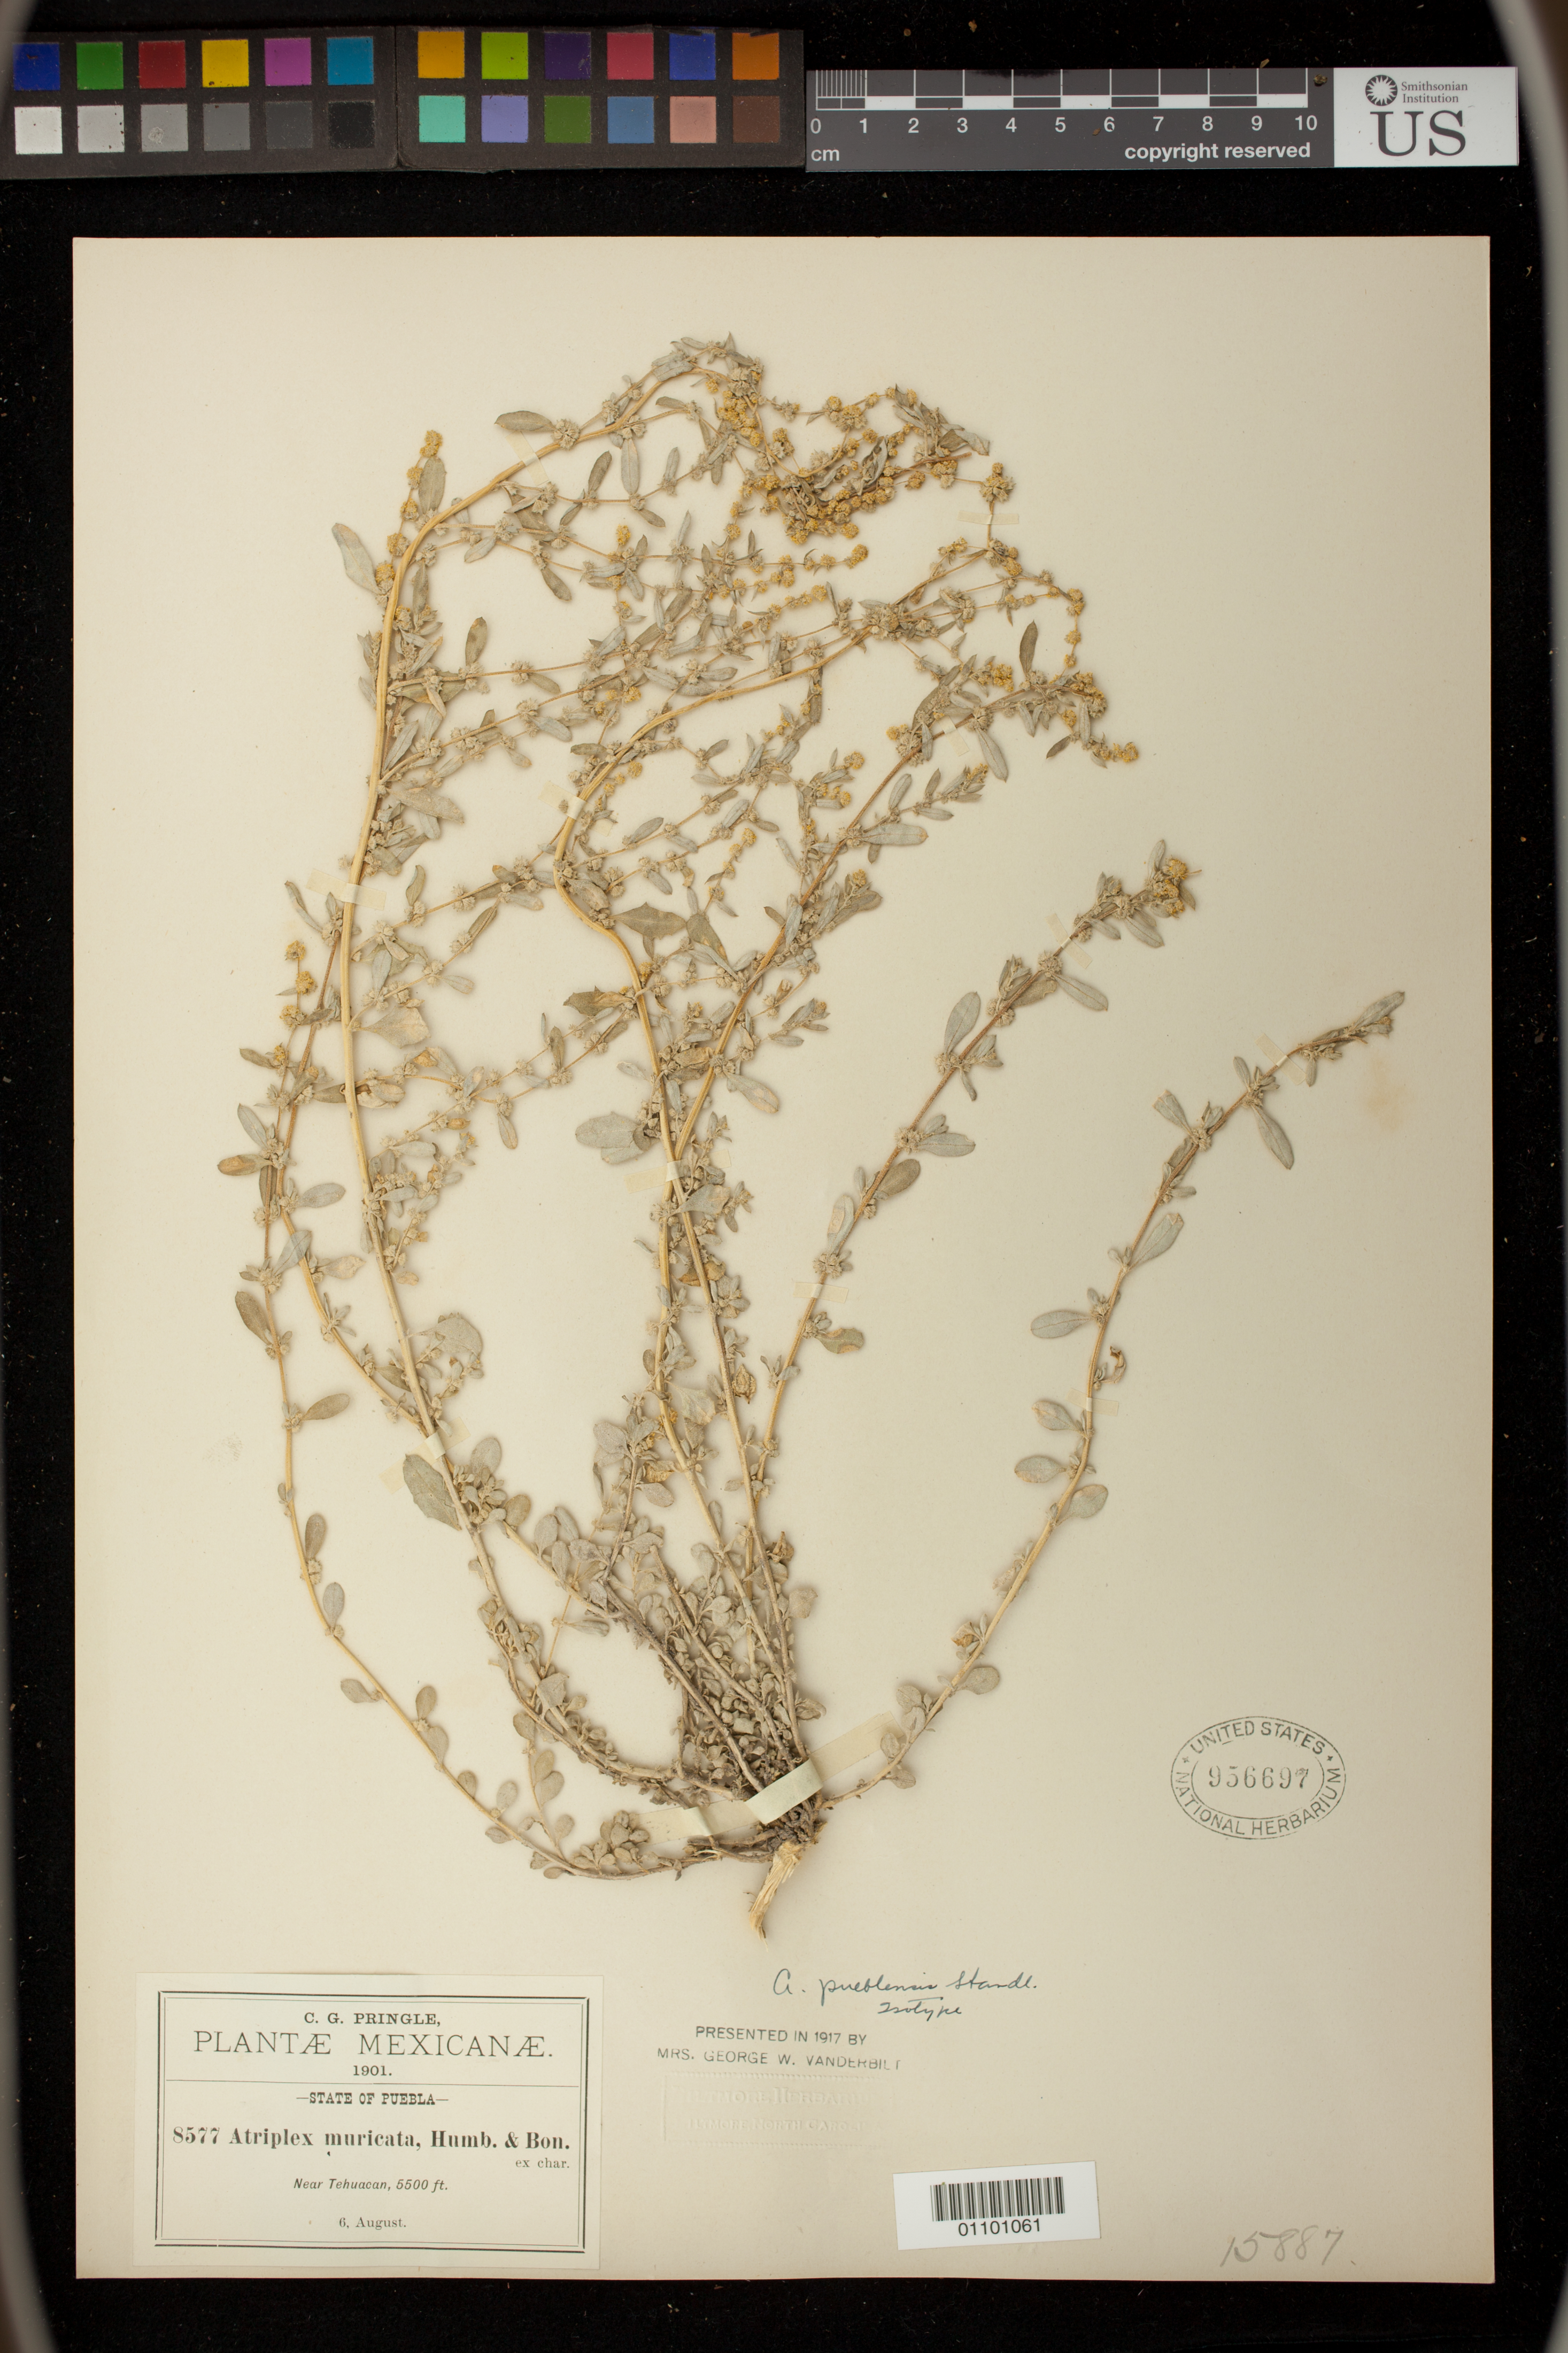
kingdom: Plantae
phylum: Tracheophyta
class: Magnoliopsida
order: Caryophyllales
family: Amaranthaceae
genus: Atriplex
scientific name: Atriplex pueblensis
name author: Standl.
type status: Isotype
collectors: C. G. Pringle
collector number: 8577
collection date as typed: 06 Aug 1901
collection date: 1901-08-06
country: Mexico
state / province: Puebla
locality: Near Tehuacan.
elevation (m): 1676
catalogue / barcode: US 956697